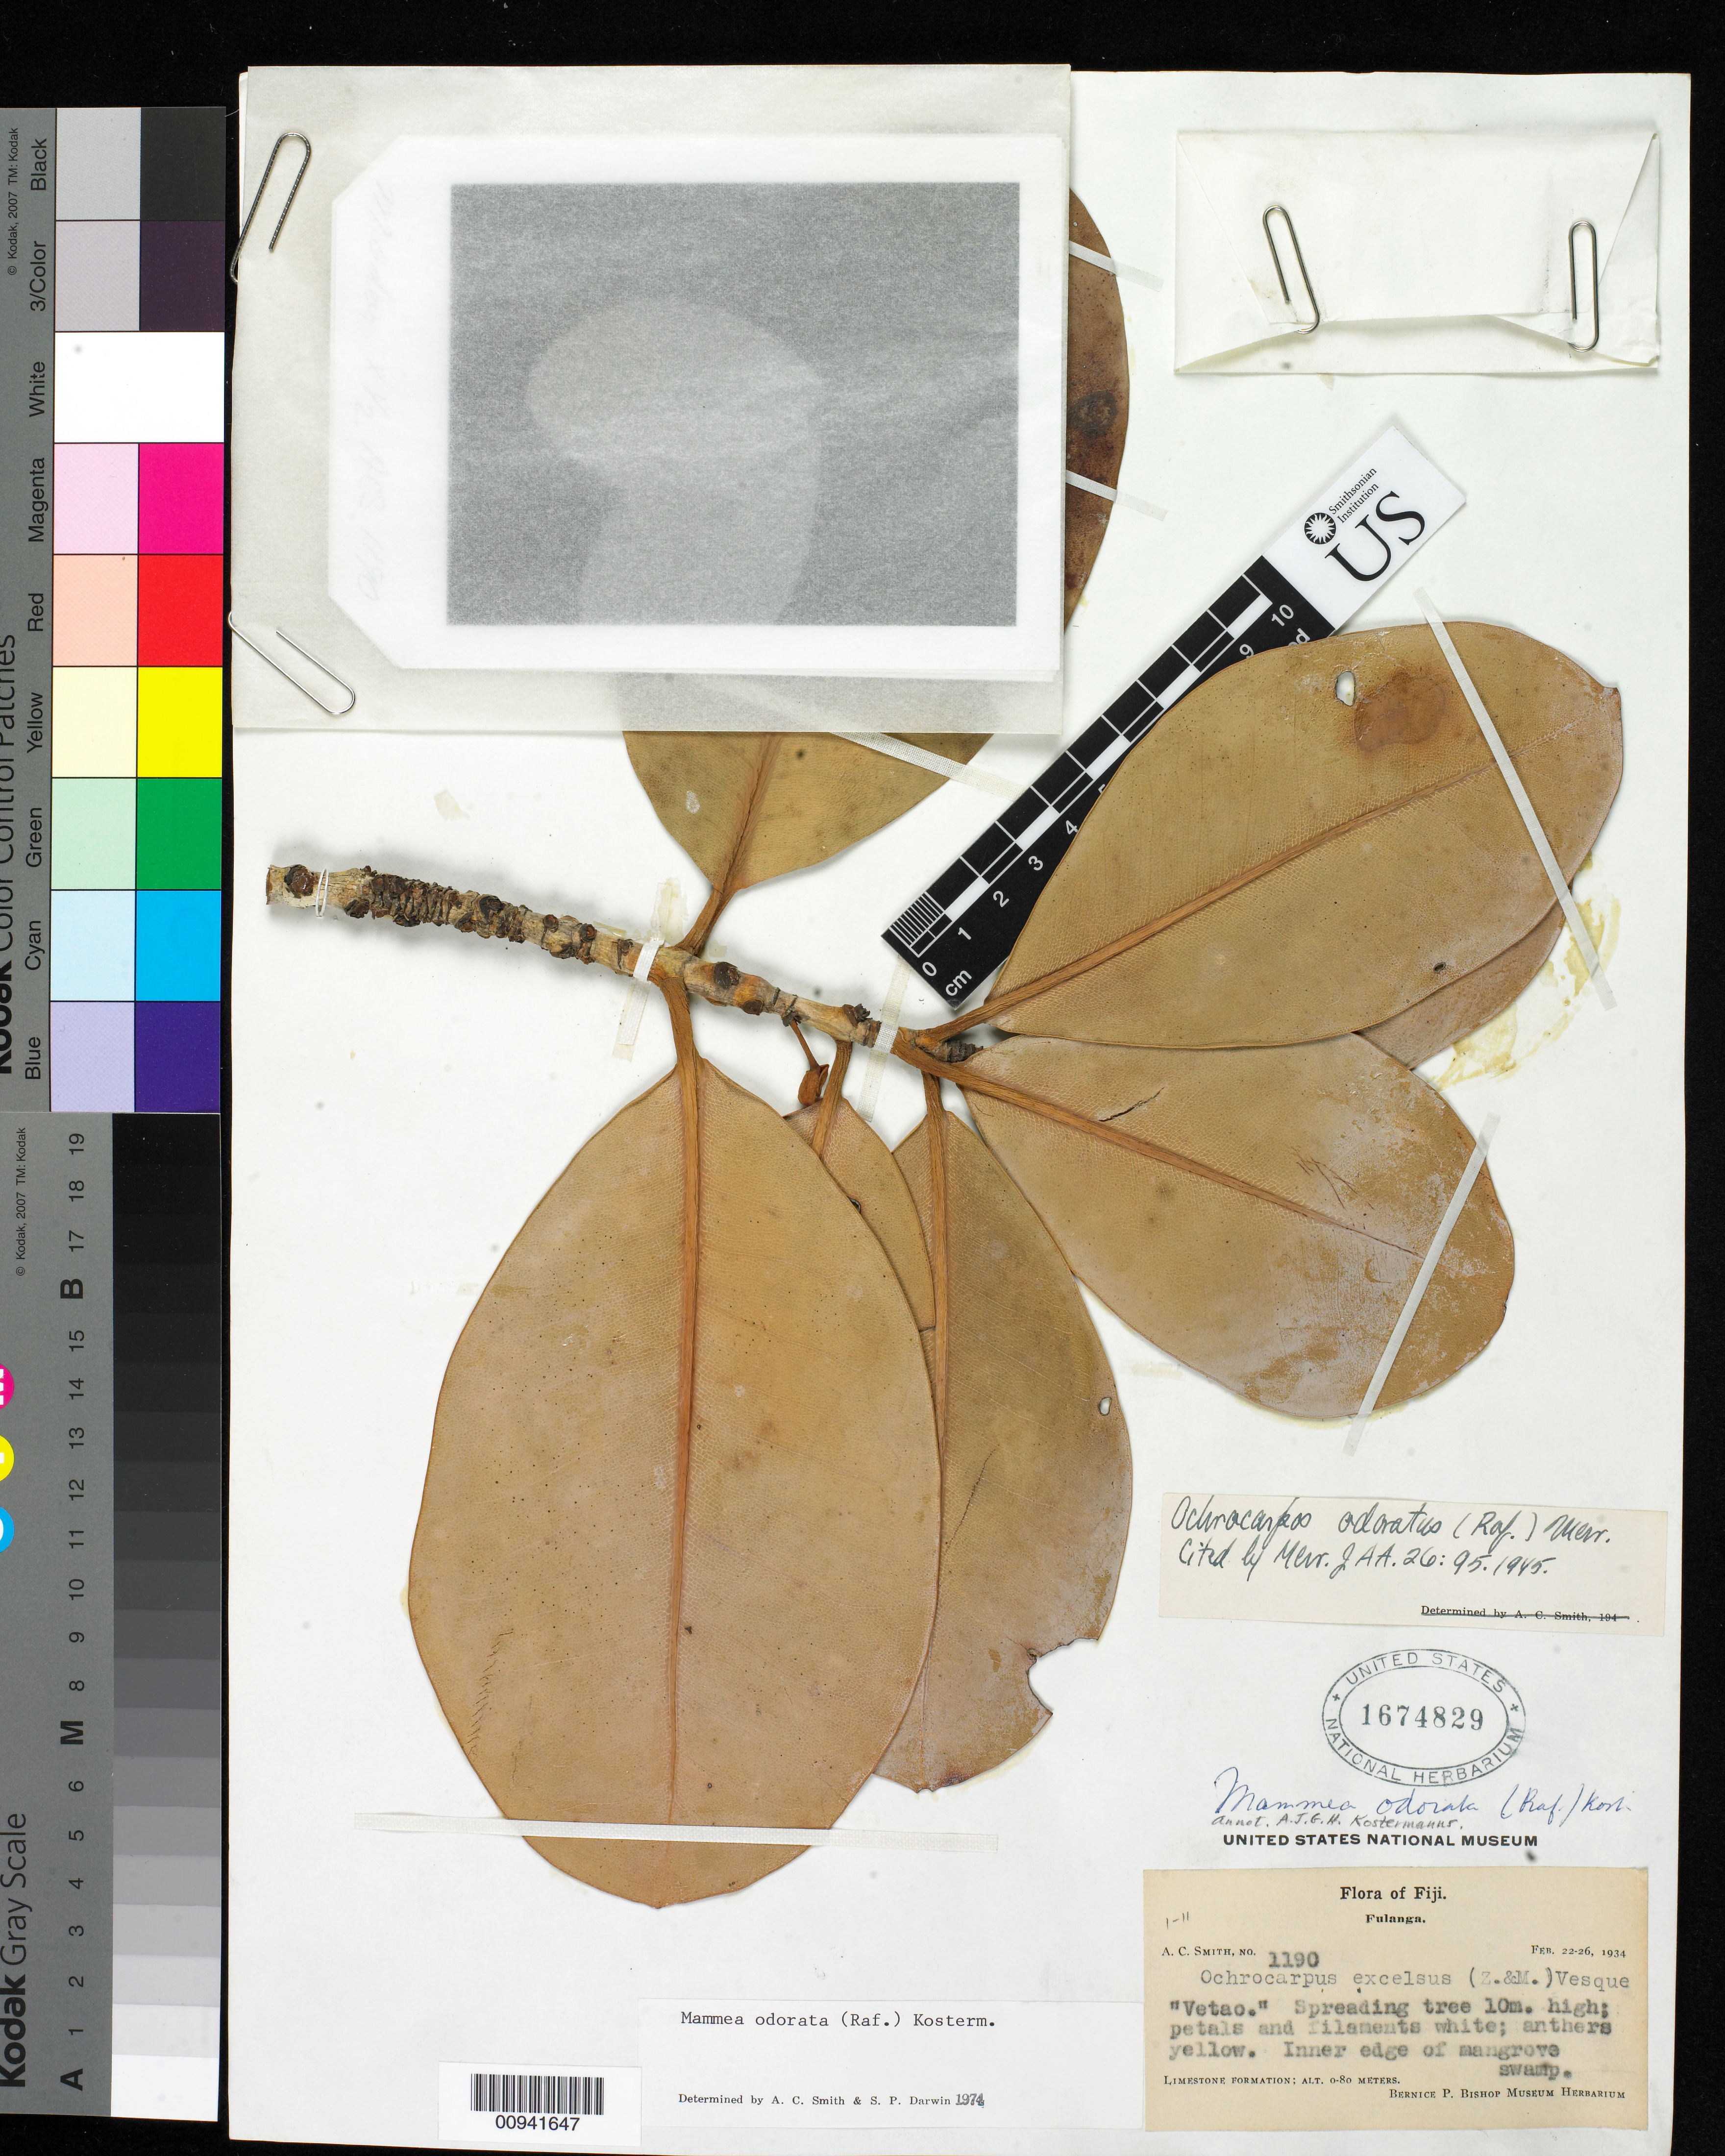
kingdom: Plantae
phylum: Tracheophyta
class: Magnoliopsida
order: Malpighiales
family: Calophyllaceae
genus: Mammea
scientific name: Mammea odorata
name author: (Raf.) Kosterm.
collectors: C. A. Smith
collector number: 1190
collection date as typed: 22 Feb 1934 to 26 Feb 1934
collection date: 1934-02-22/1934-02-26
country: Fiji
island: Fulaga [Fulanga]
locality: Fulanga.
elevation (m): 0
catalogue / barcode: US 1674829